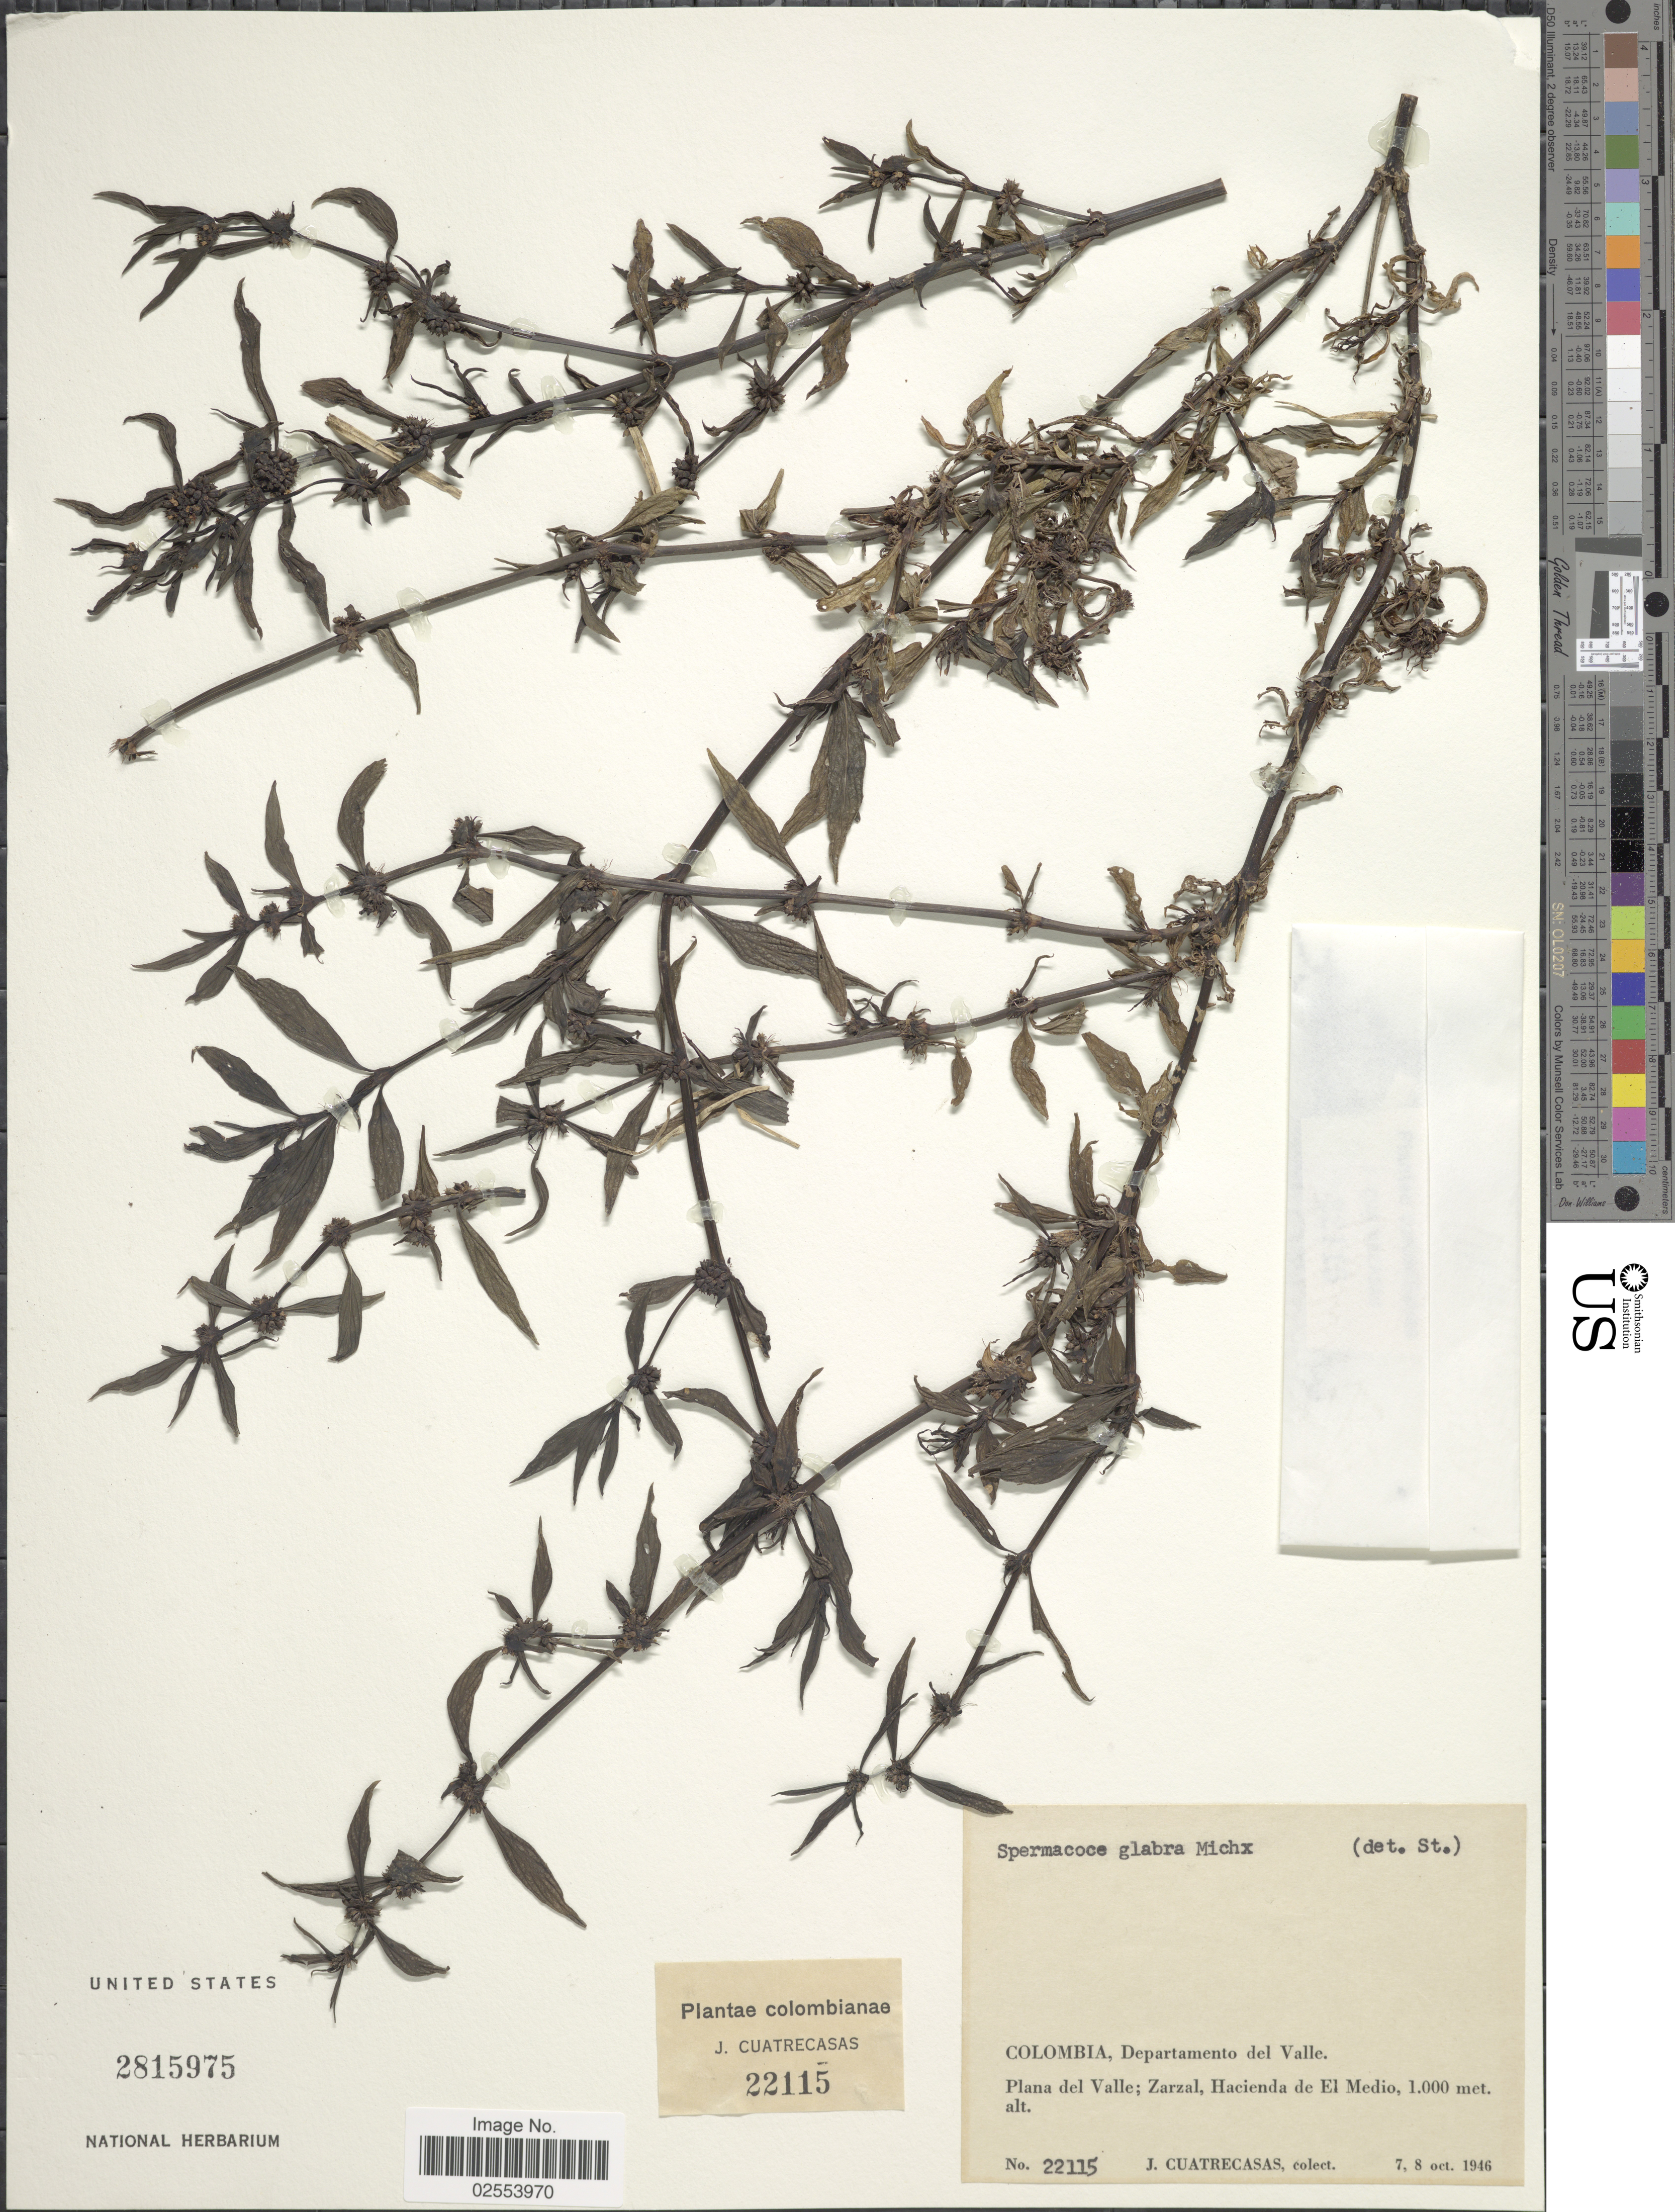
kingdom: Plantae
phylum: Tracheophyta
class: Magnoliopsida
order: Gentianales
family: Rubiaceae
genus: Spermacoce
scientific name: Spermacoce glabra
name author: Michx.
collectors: J. Cuatrecasas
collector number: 22115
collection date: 1946-10-07/1946-10-08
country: Colombia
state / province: Valle del Cauca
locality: Departamento del Valle, Plana del Valle; Zarzal, Hacienda de El Media.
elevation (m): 1000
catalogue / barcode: US 2815975